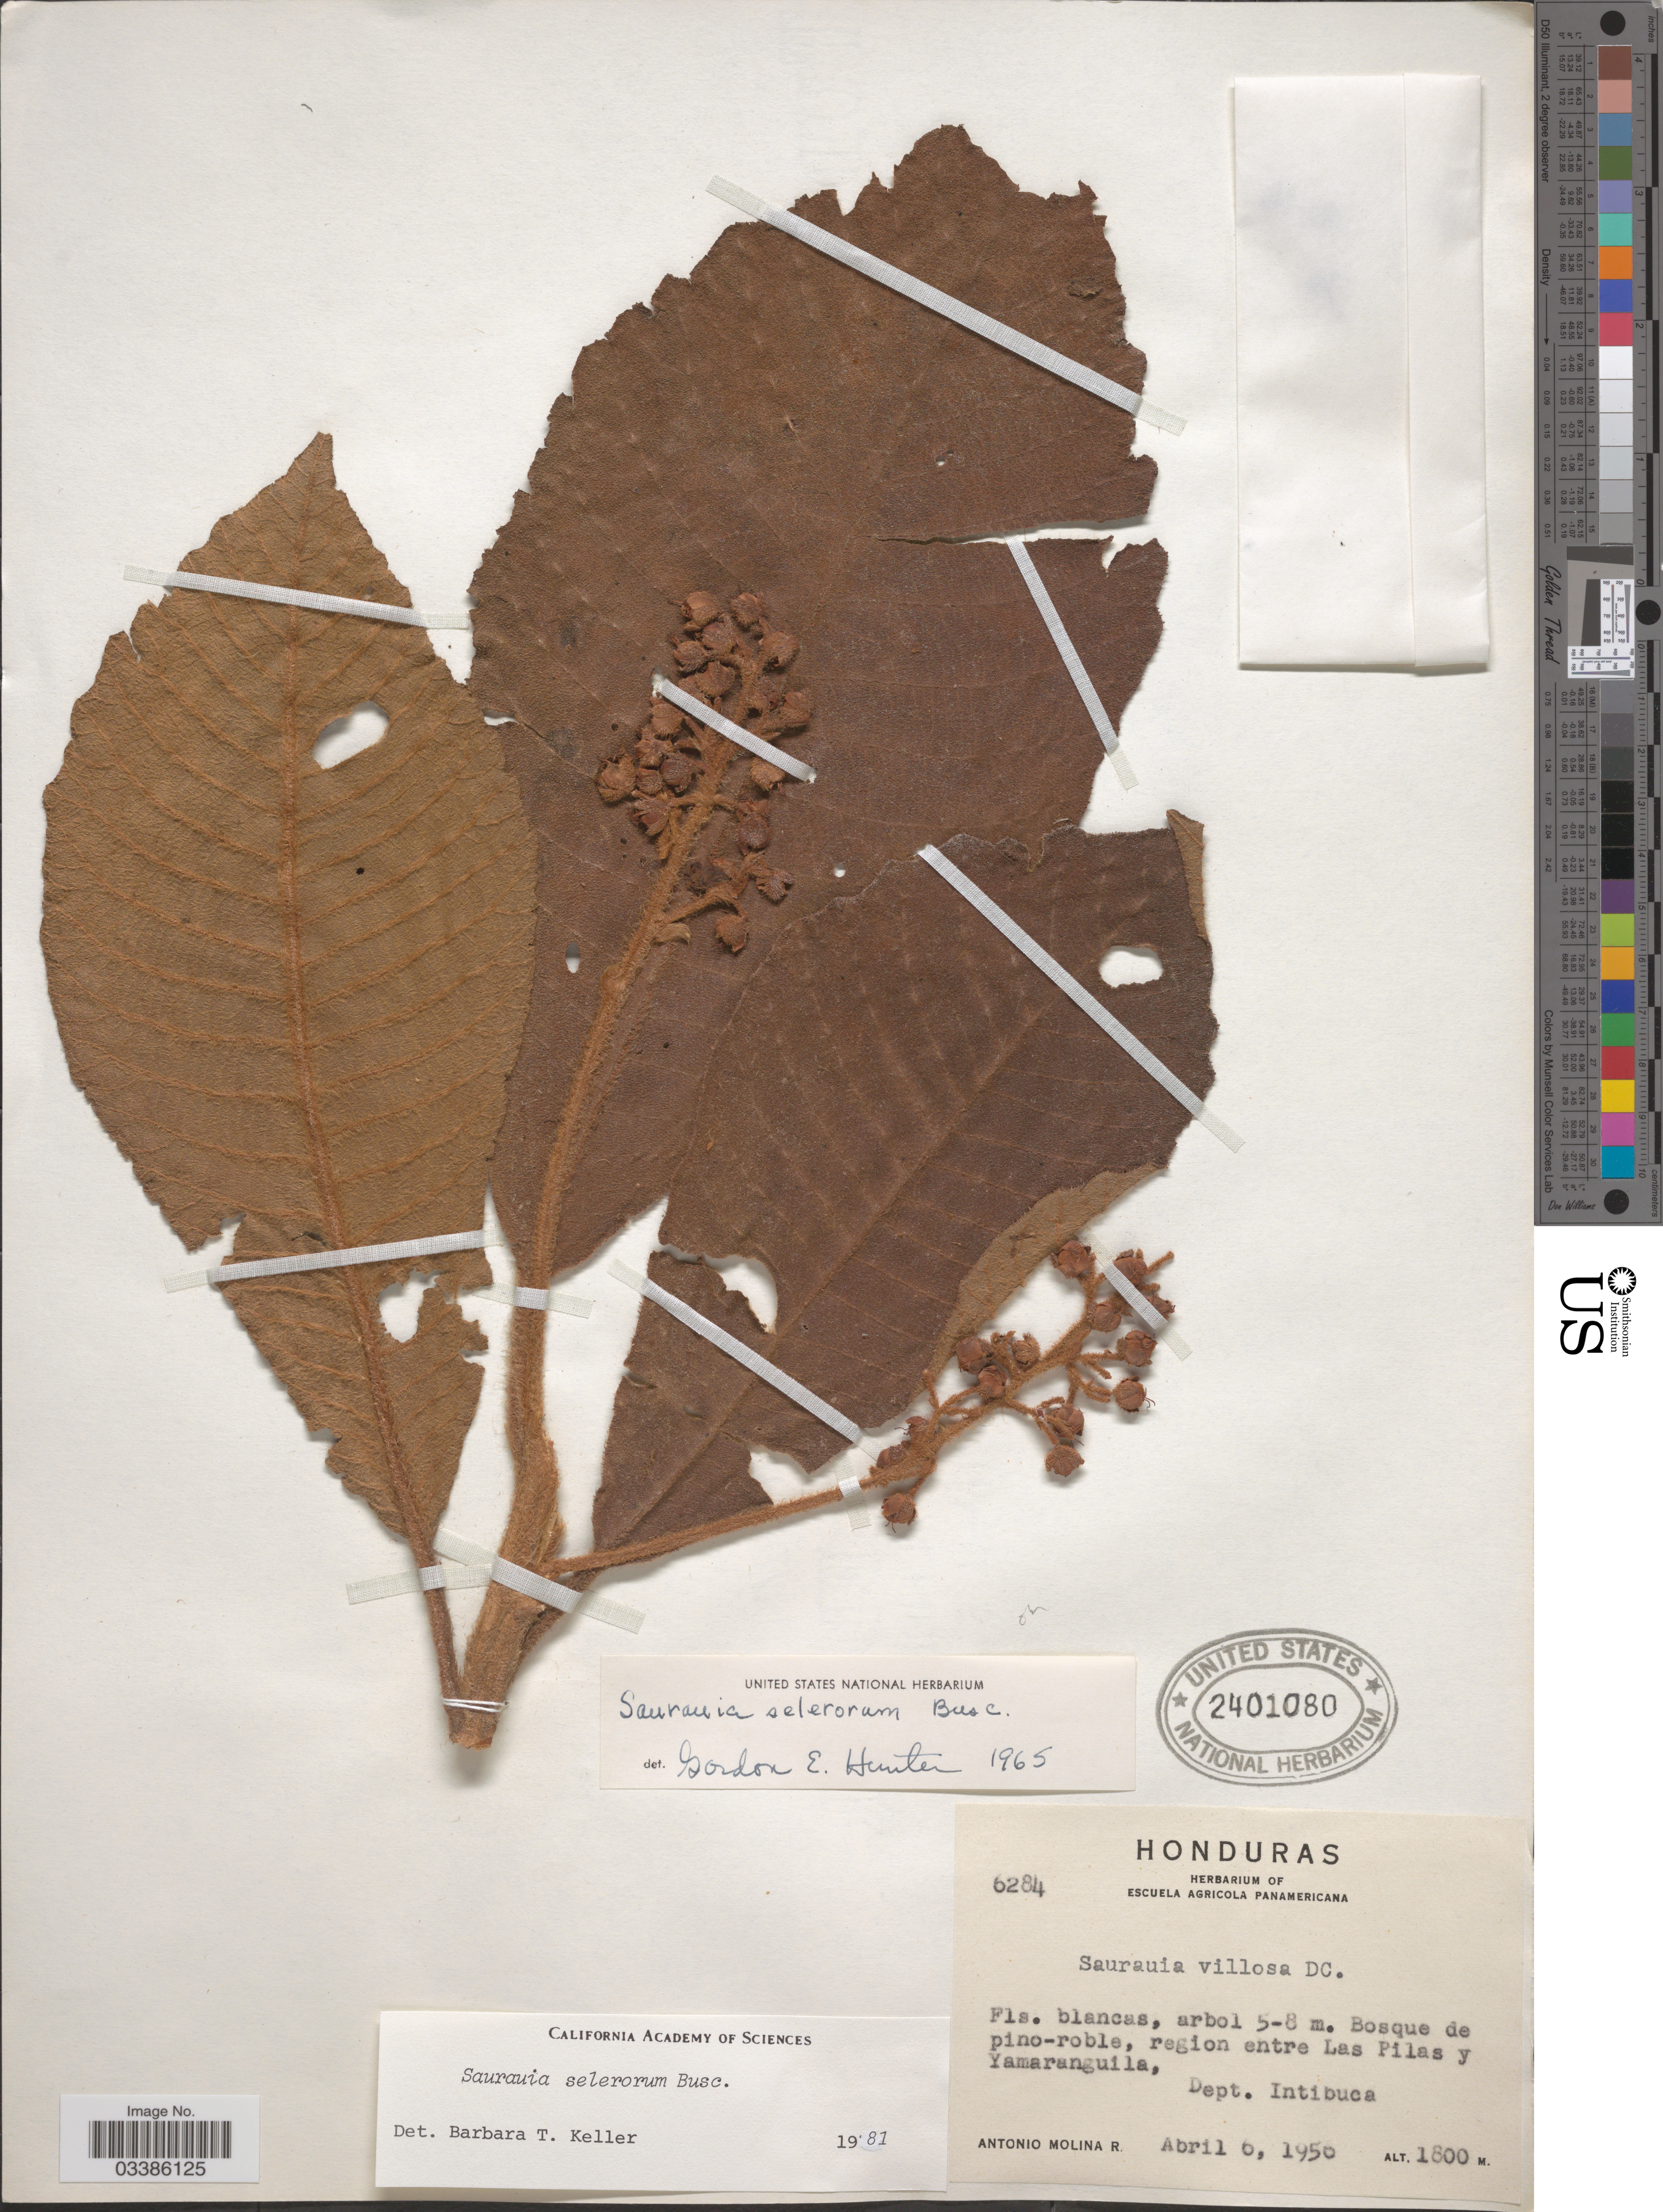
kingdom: Plantae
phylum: Tracheophyta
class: Magnoliopsida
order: Ericales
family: Actinidiaceae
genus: Saurauia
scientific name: Saurauia selerorum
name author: Buscal.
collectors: A. Molina R.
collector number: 6284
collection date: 1950-04-06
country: Honduras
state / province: Intibuca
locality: Region entre Las Pilas y Yamaranguila, Dept. Intibuca.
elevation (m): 1800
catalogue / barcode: US 2401080